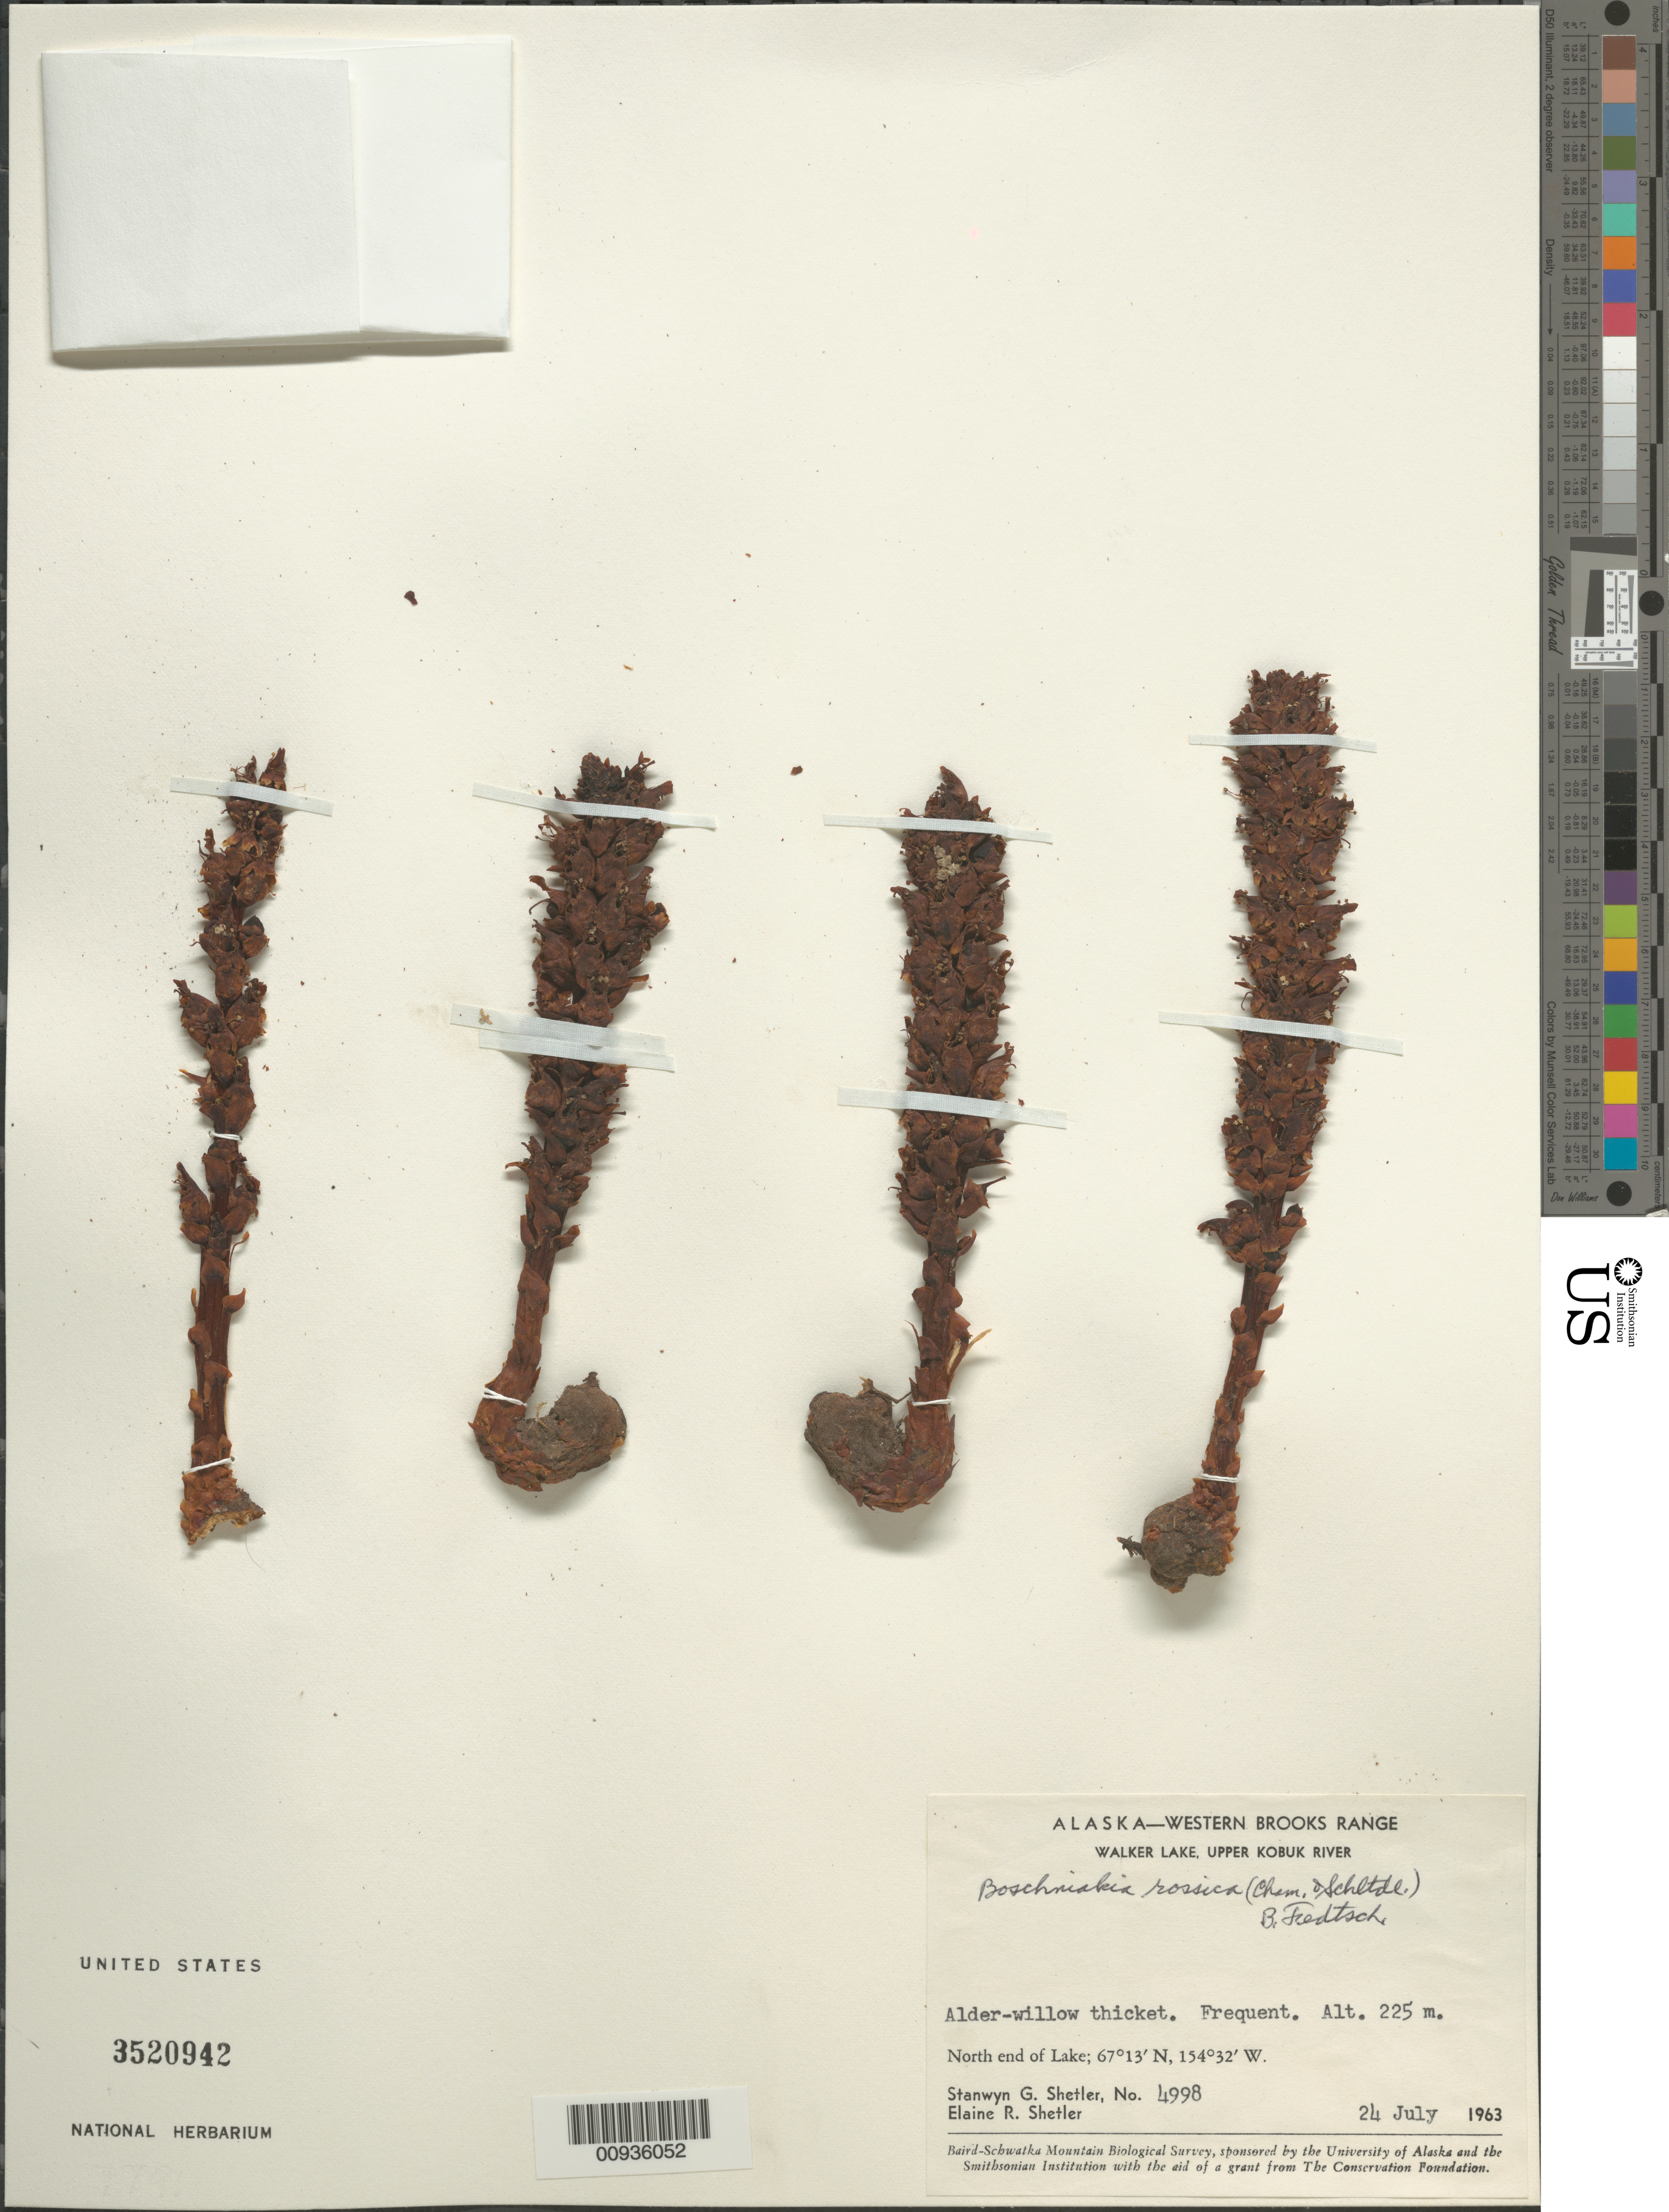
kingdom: Plantae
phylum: Tracheophyta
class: Magnoliopsida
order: Lamiales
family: Orobanchaceae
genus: Boschniakia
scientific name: Boschniakia rossica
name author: (Cham. & Schltdl.) B. Fedtsch.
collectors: S. Shetler & E. R. Shetler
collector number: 4998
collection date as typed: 24 Jul 1963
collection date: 1963-07-24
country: United States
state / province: Alaska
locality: North end of Walker Lake. Western Brooks Range, Upper Kobuk River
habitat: Alder-willow thicket.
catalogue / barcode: US 3520942